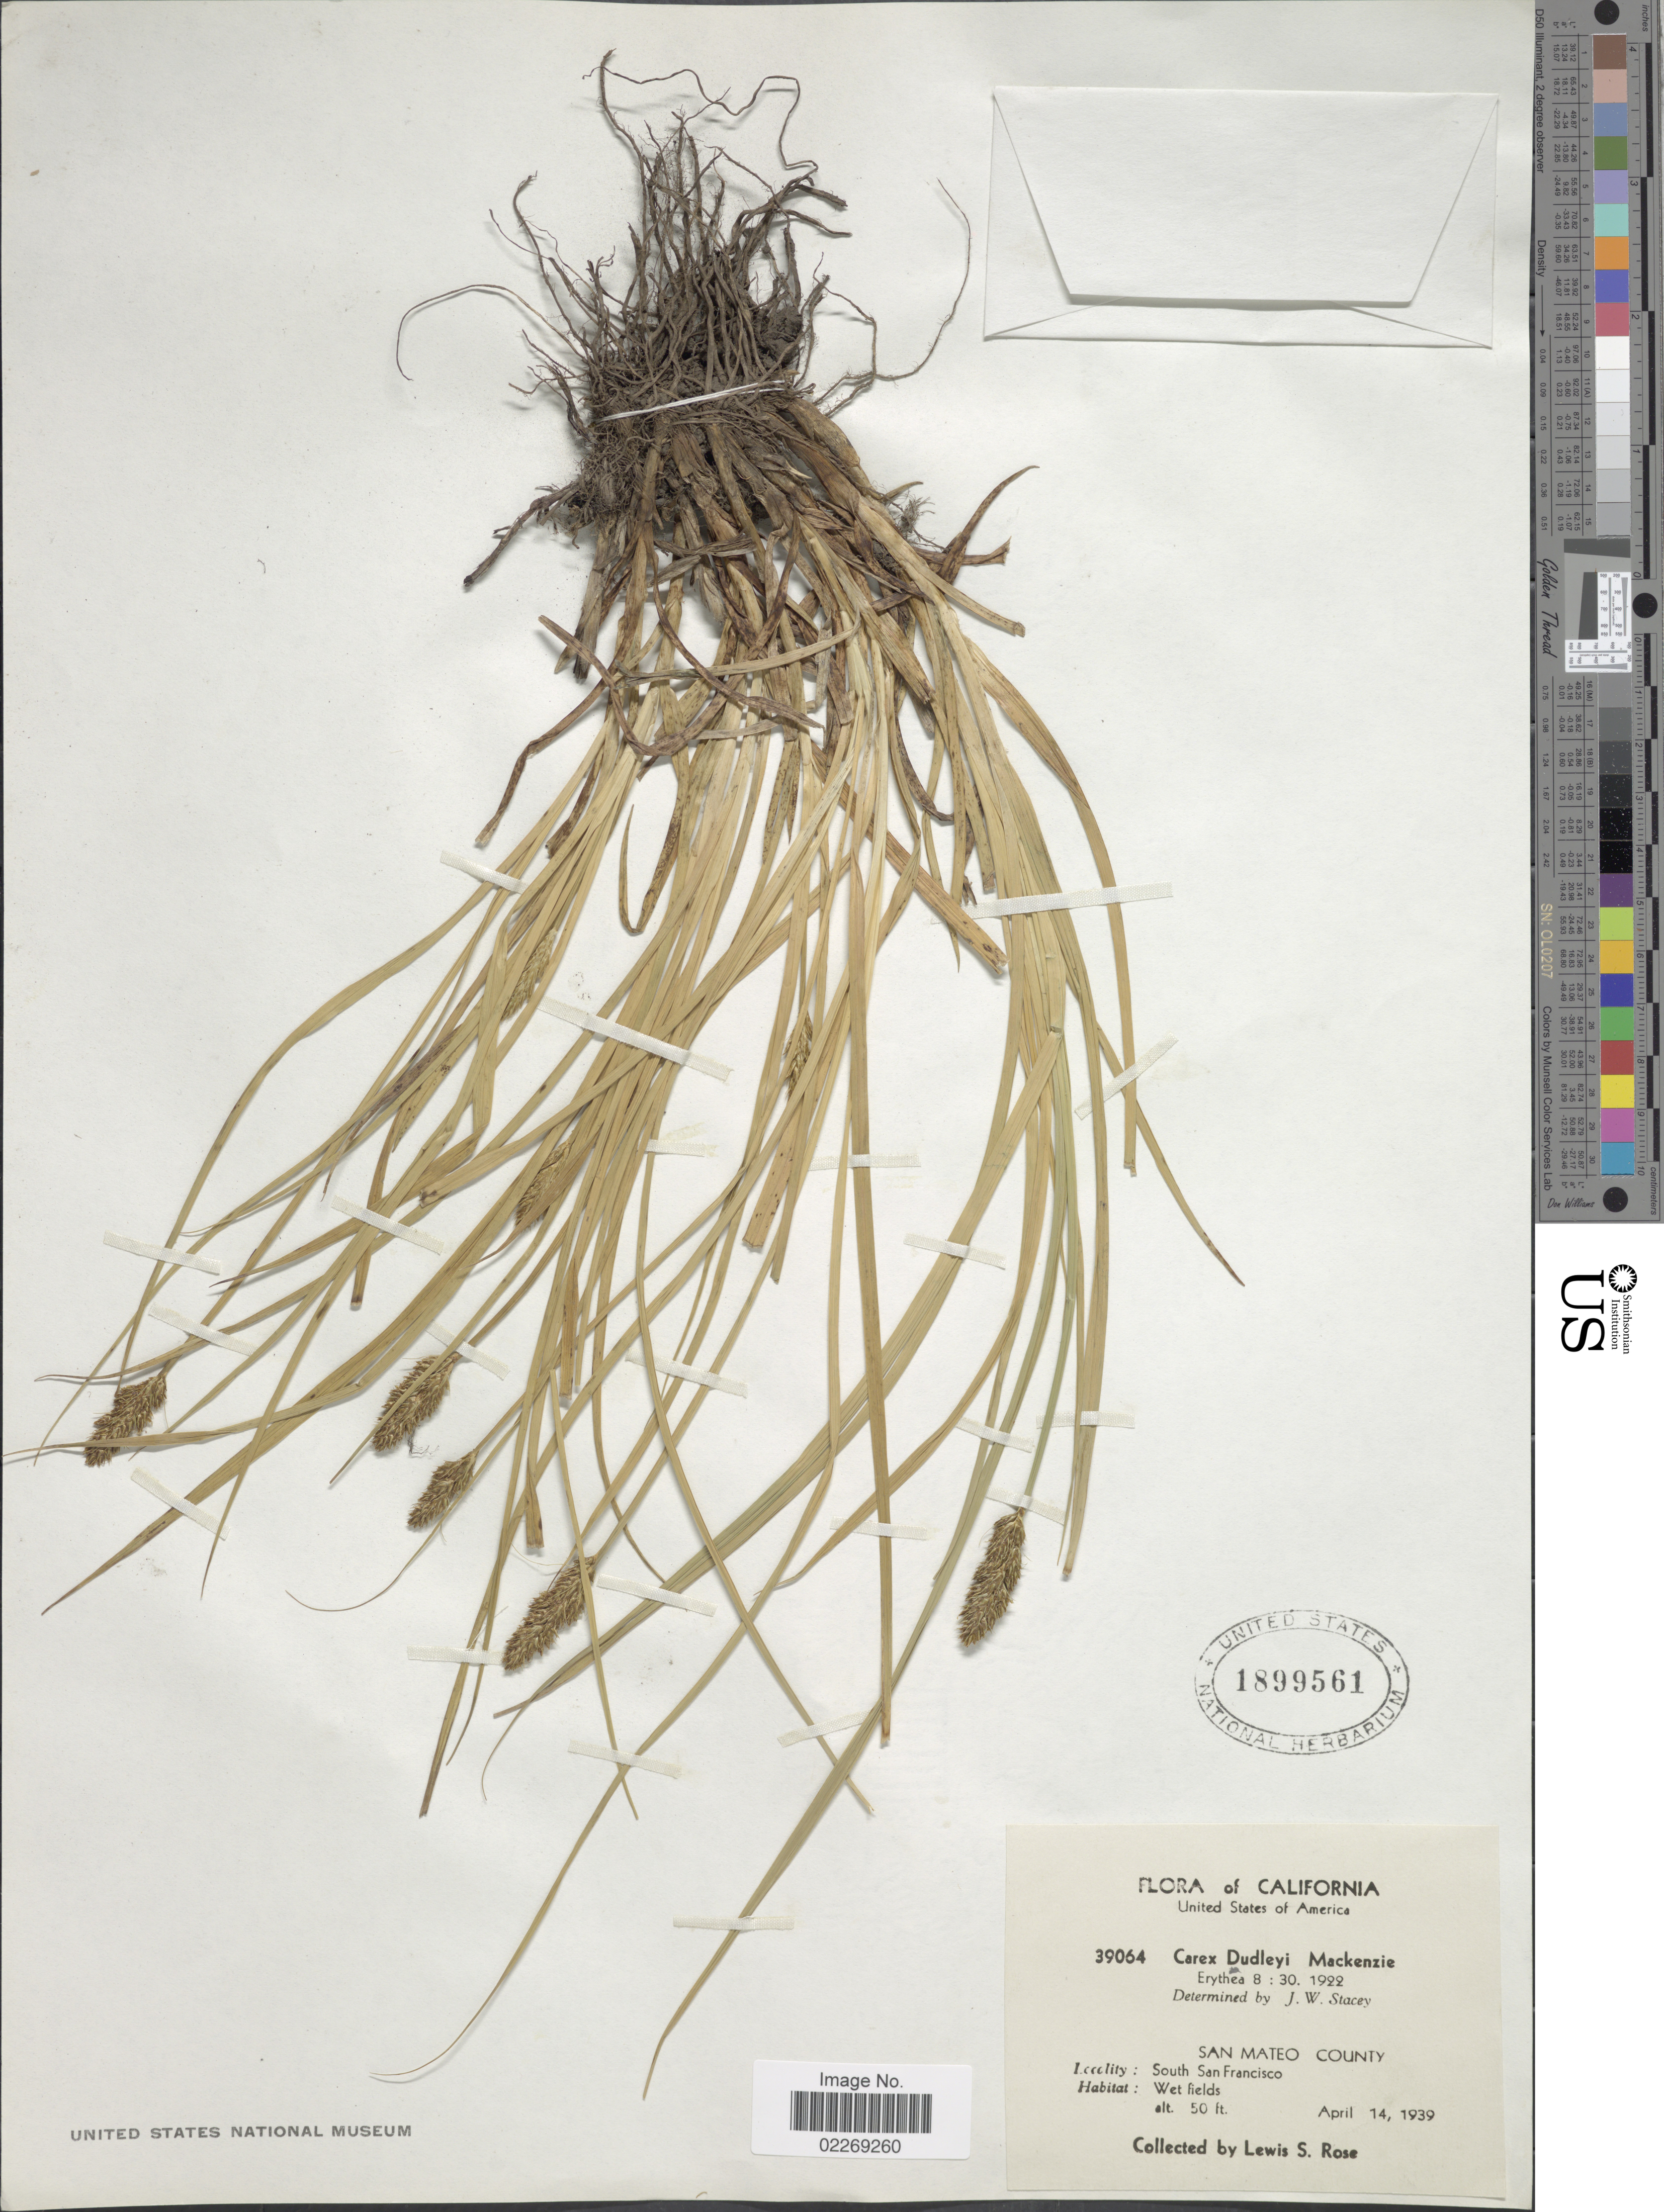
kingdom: Plantae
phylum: Tracheophyta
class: Liliopsida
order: Poales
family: Cyperaceae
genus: Carex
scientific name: Carex densa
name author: (L.H. Bailey) L.H. Bailey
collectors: L. S. Rose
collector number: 39064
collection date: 1939-04-14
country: United States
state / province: California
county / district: San Mateo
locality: San Mateo County. South San Francisco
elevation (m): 15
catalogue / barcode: US 1899561